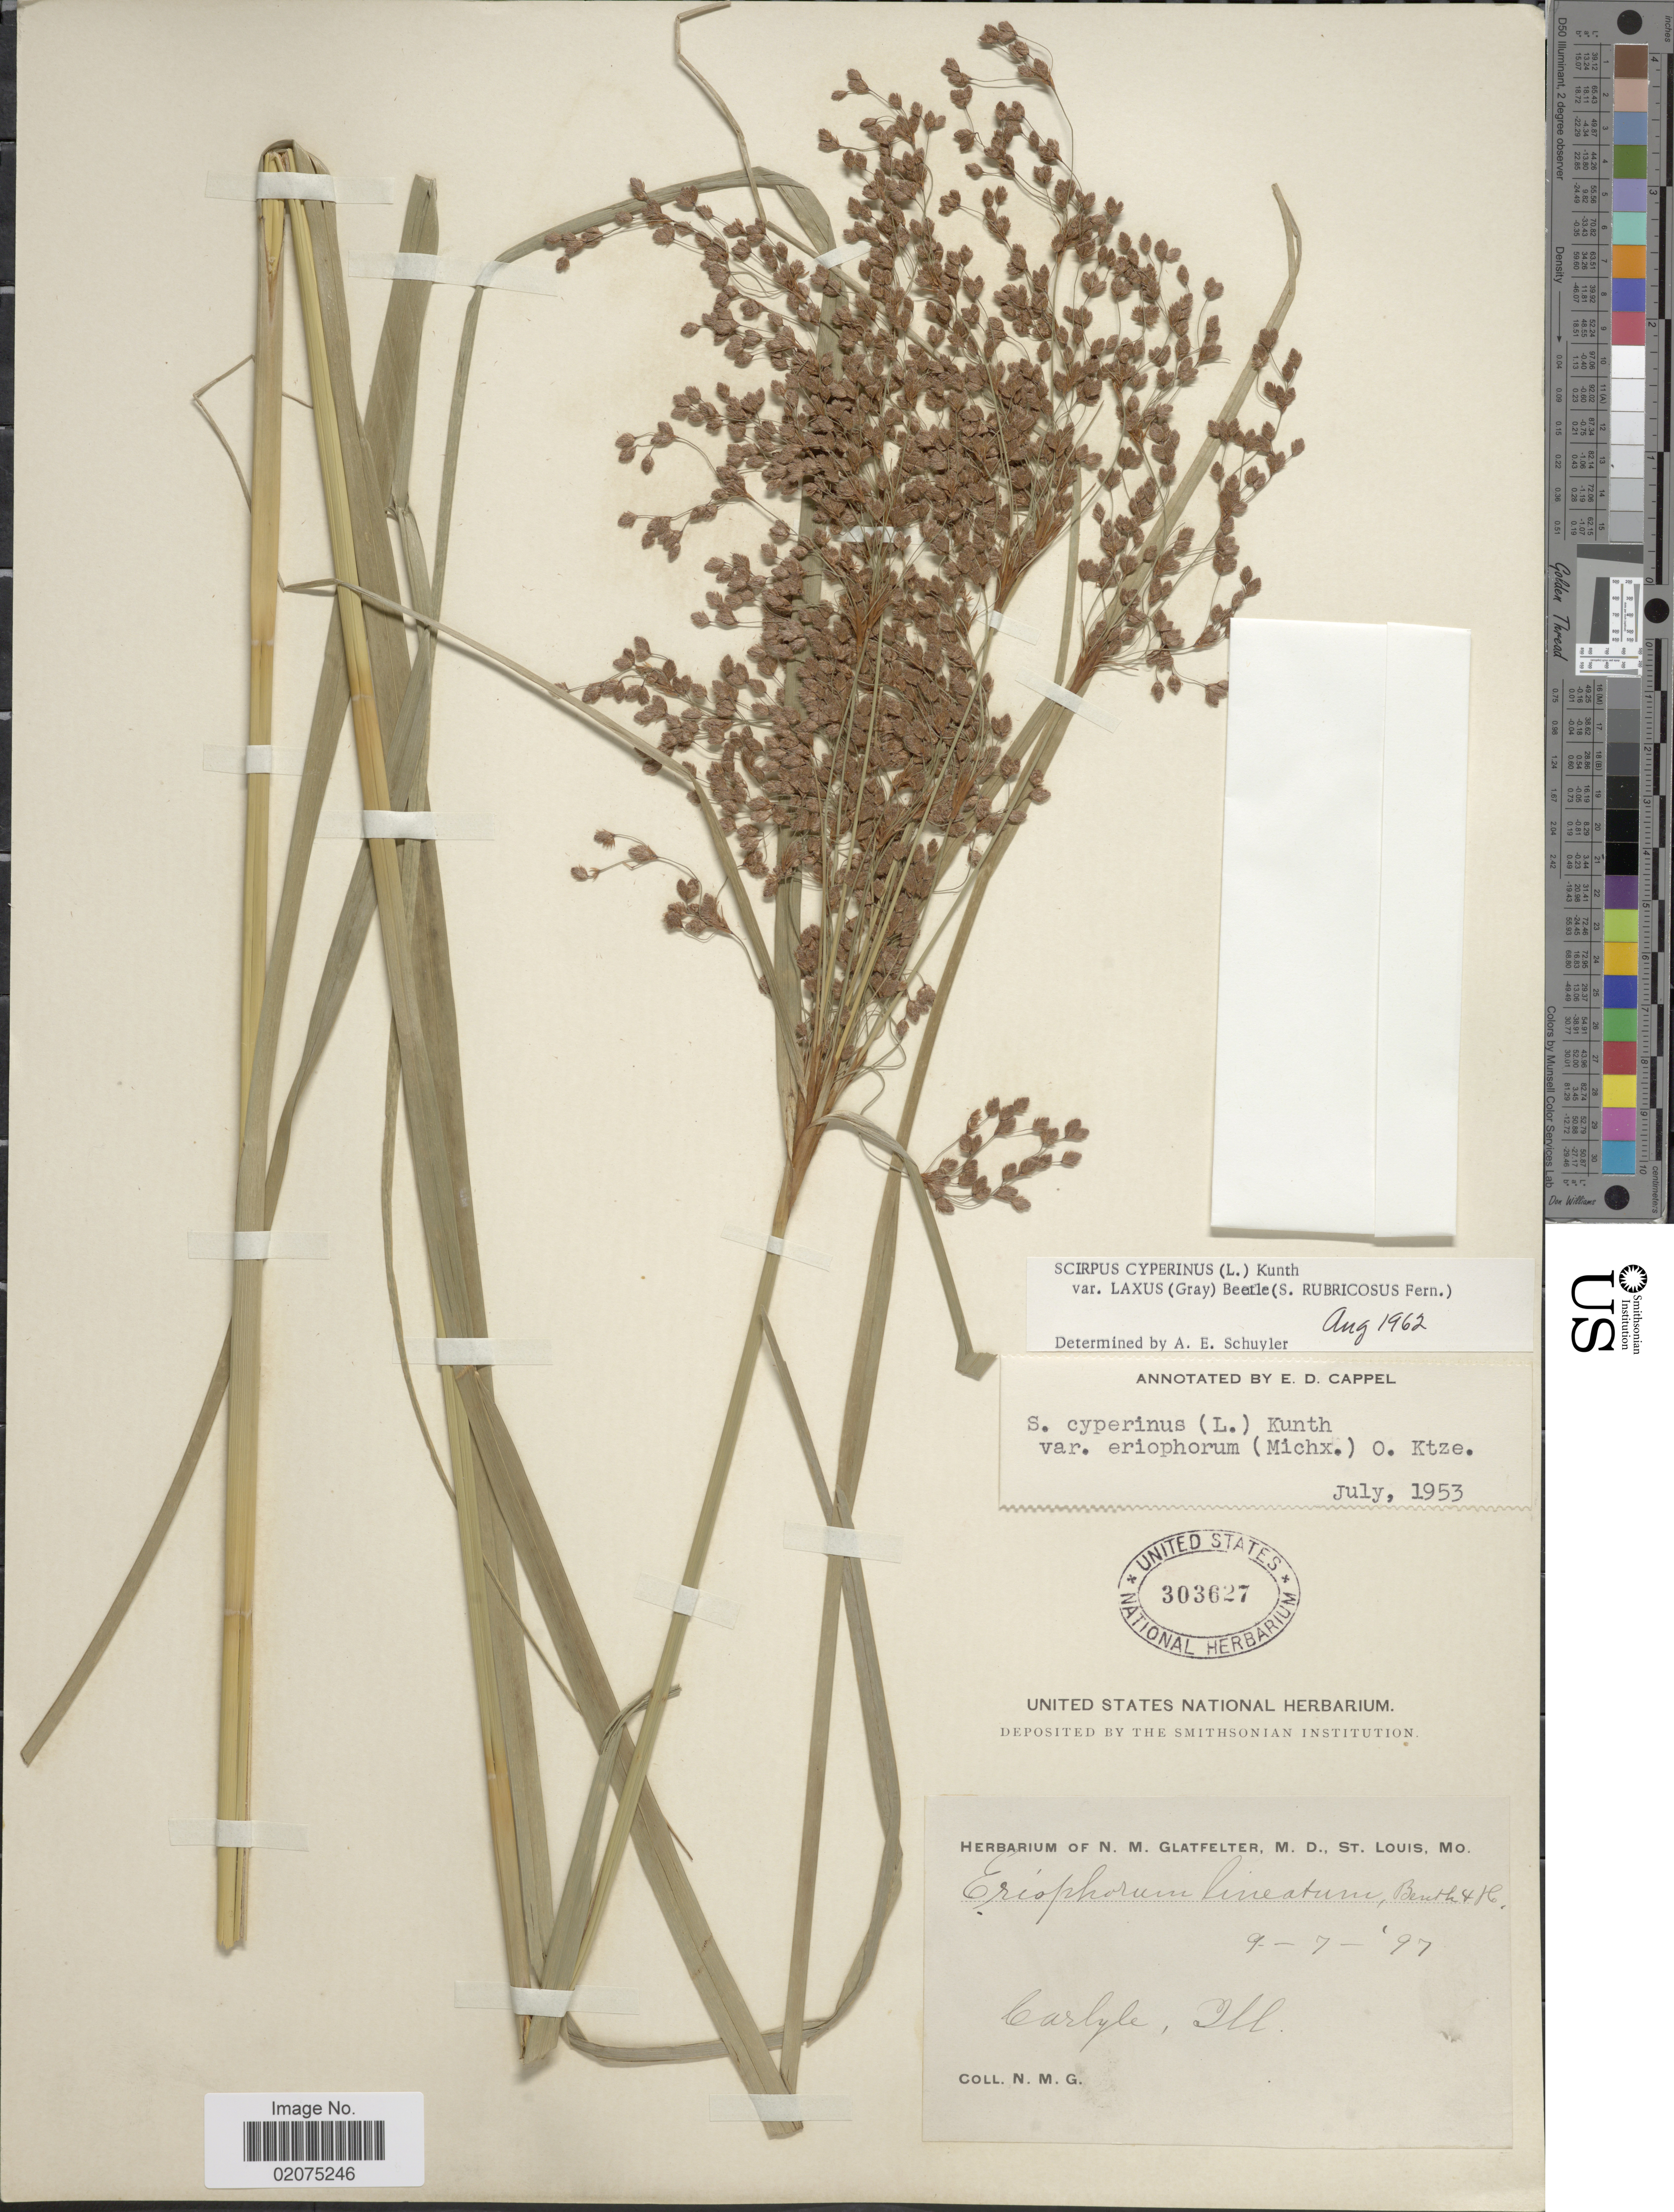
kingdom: Plantae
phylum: Tracheophyta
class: Liliopsida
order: Poales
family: Cyperaceae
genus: Scirpus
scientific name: Scirpus cyperinus var. laxus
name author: (A. Gray) Beetle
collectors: N. M. Glatfelter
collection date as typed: Transcribed d/m/y: 7/9/97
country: United States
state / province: Illinois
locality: Carlyle, Ill.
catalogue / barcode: US 303627